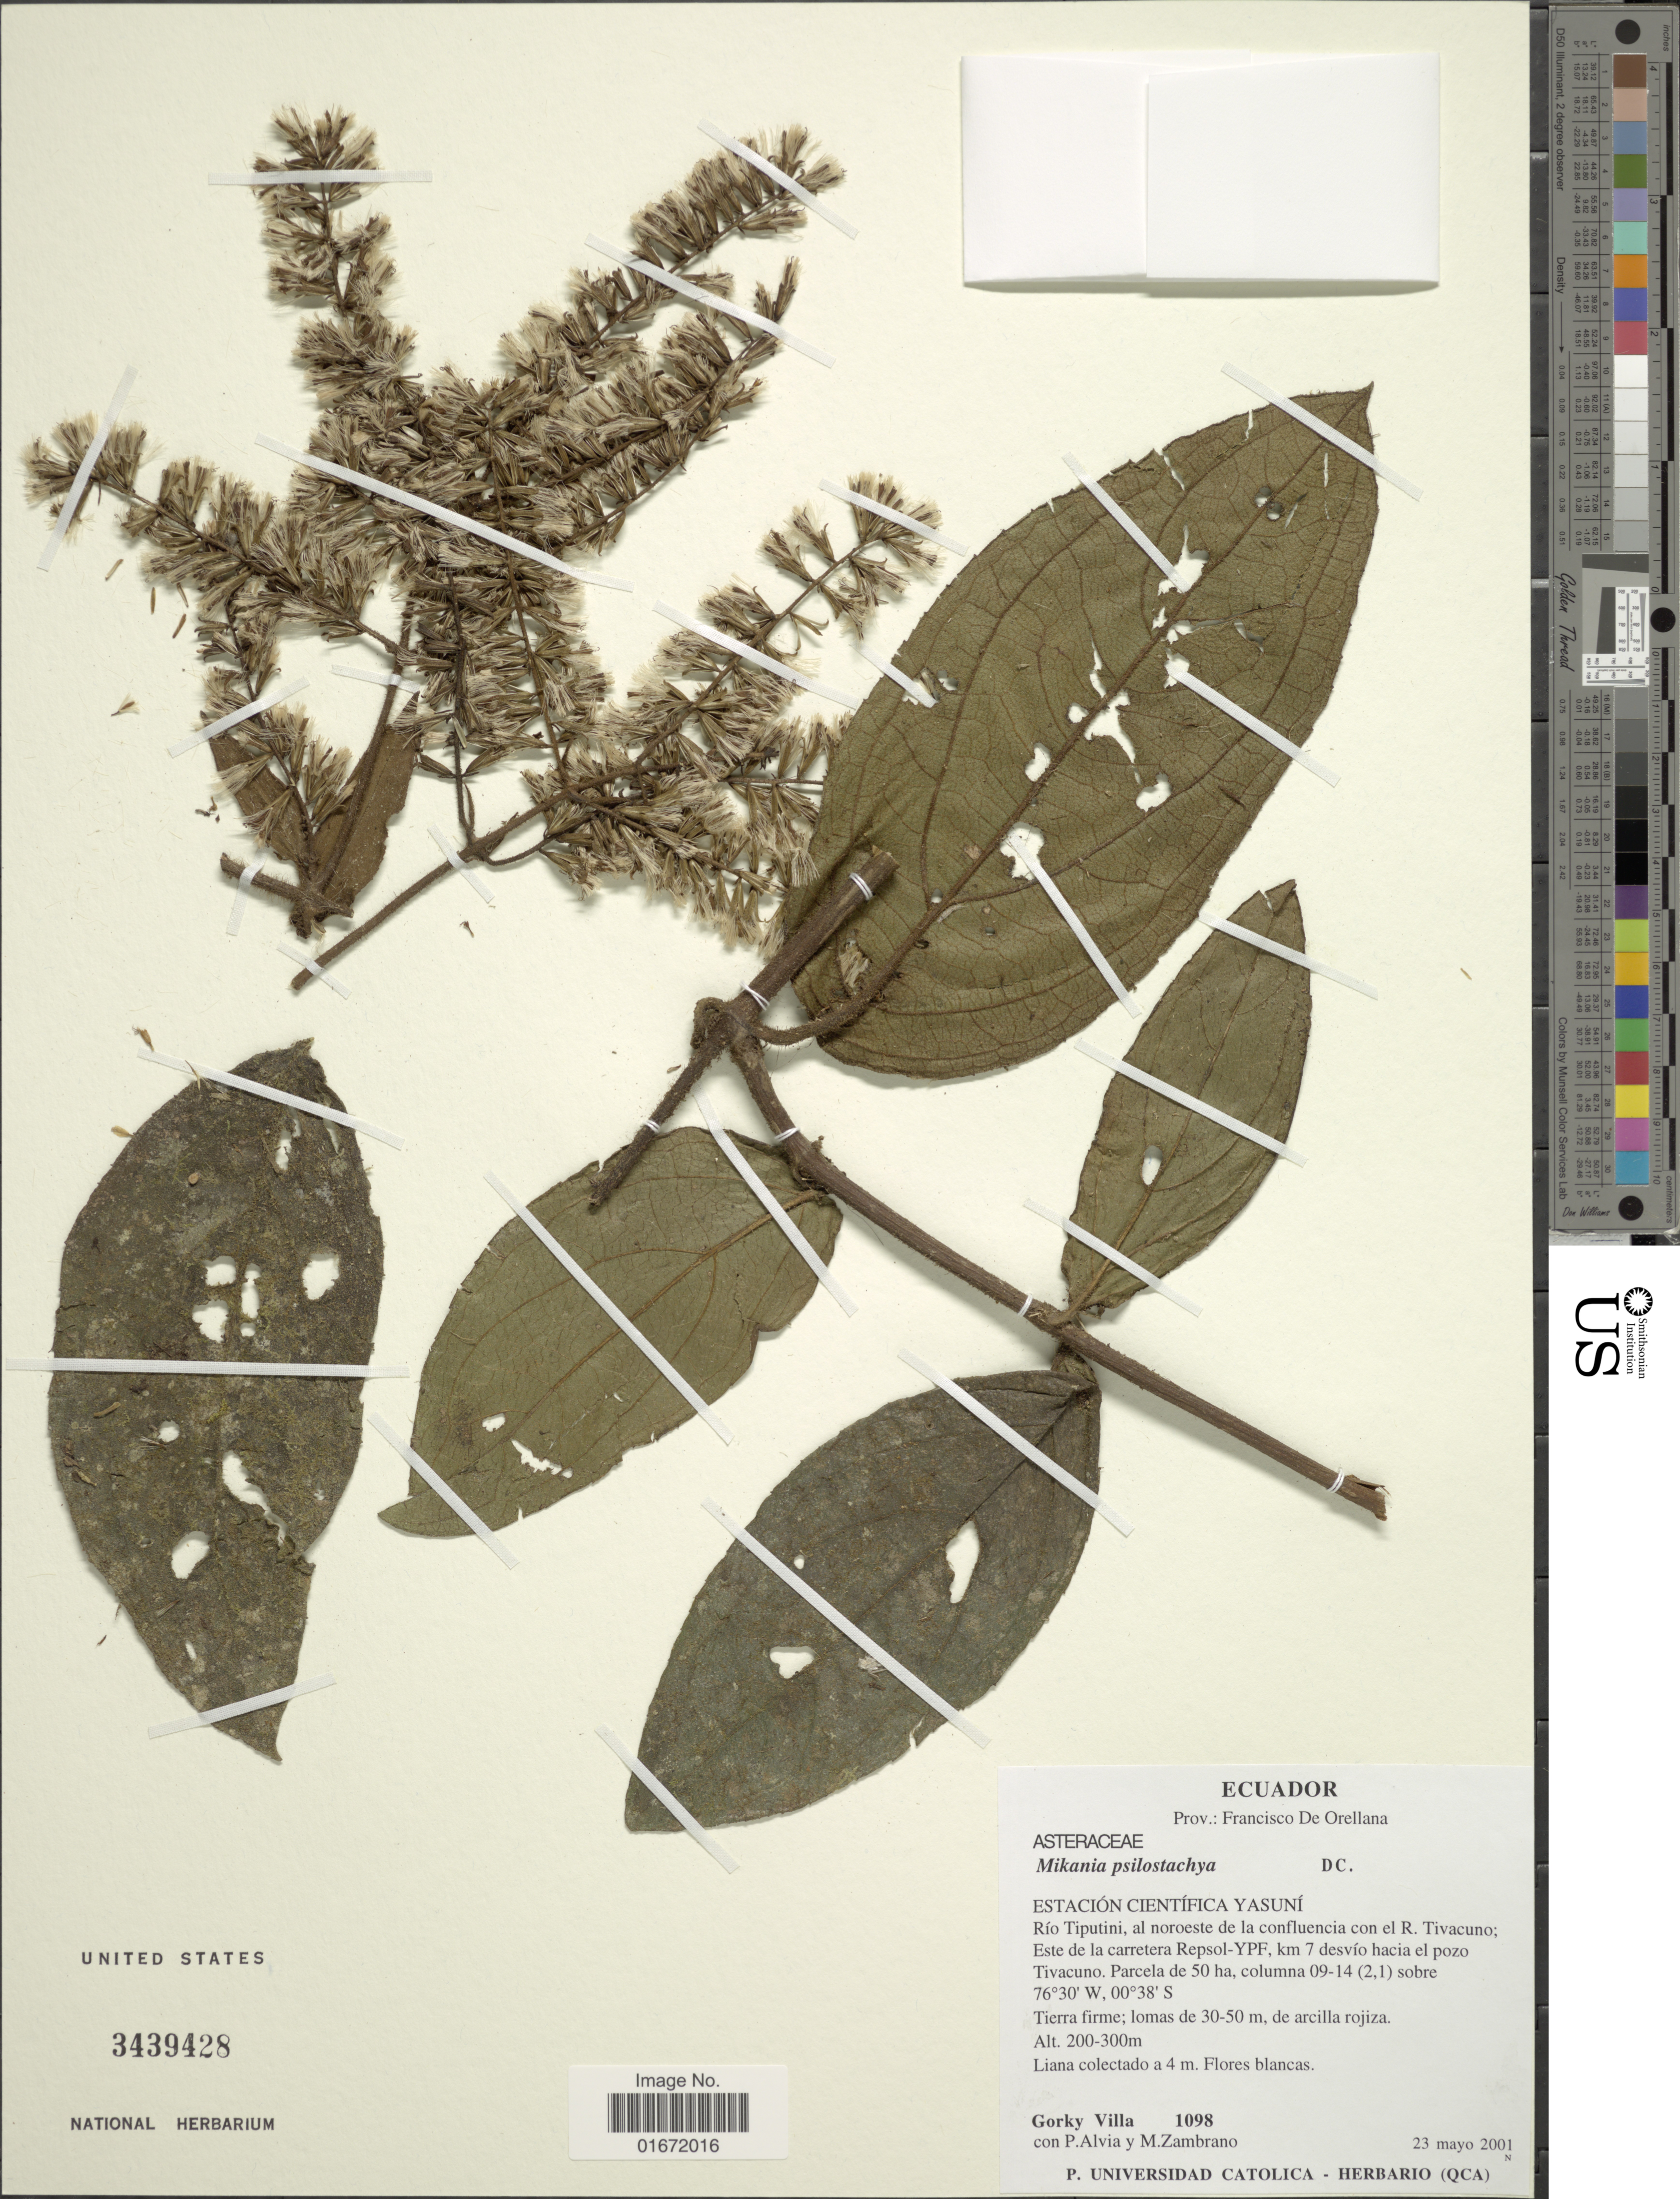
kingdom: Plantae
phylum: Tracheophyta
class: Magnoliopsida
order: Asterales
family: Asteraceae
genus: Mikania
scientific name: Mikania psilostachya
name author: DC.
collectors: G. Villa, P. Alvia & M. Zambrano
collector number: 1098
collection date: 2001-05-23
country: Ecuador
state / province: Orellana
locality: Prov.: Francisco De Orellana. Estación Científica Yasuní. Río Tiputini, al noroeste de la confluencia con el R. Tivacuno; Este de la carretera Repsol-YPF, km 7 desvío hacia el pozo Tivacuno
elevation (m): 200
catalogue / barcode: US 3439428